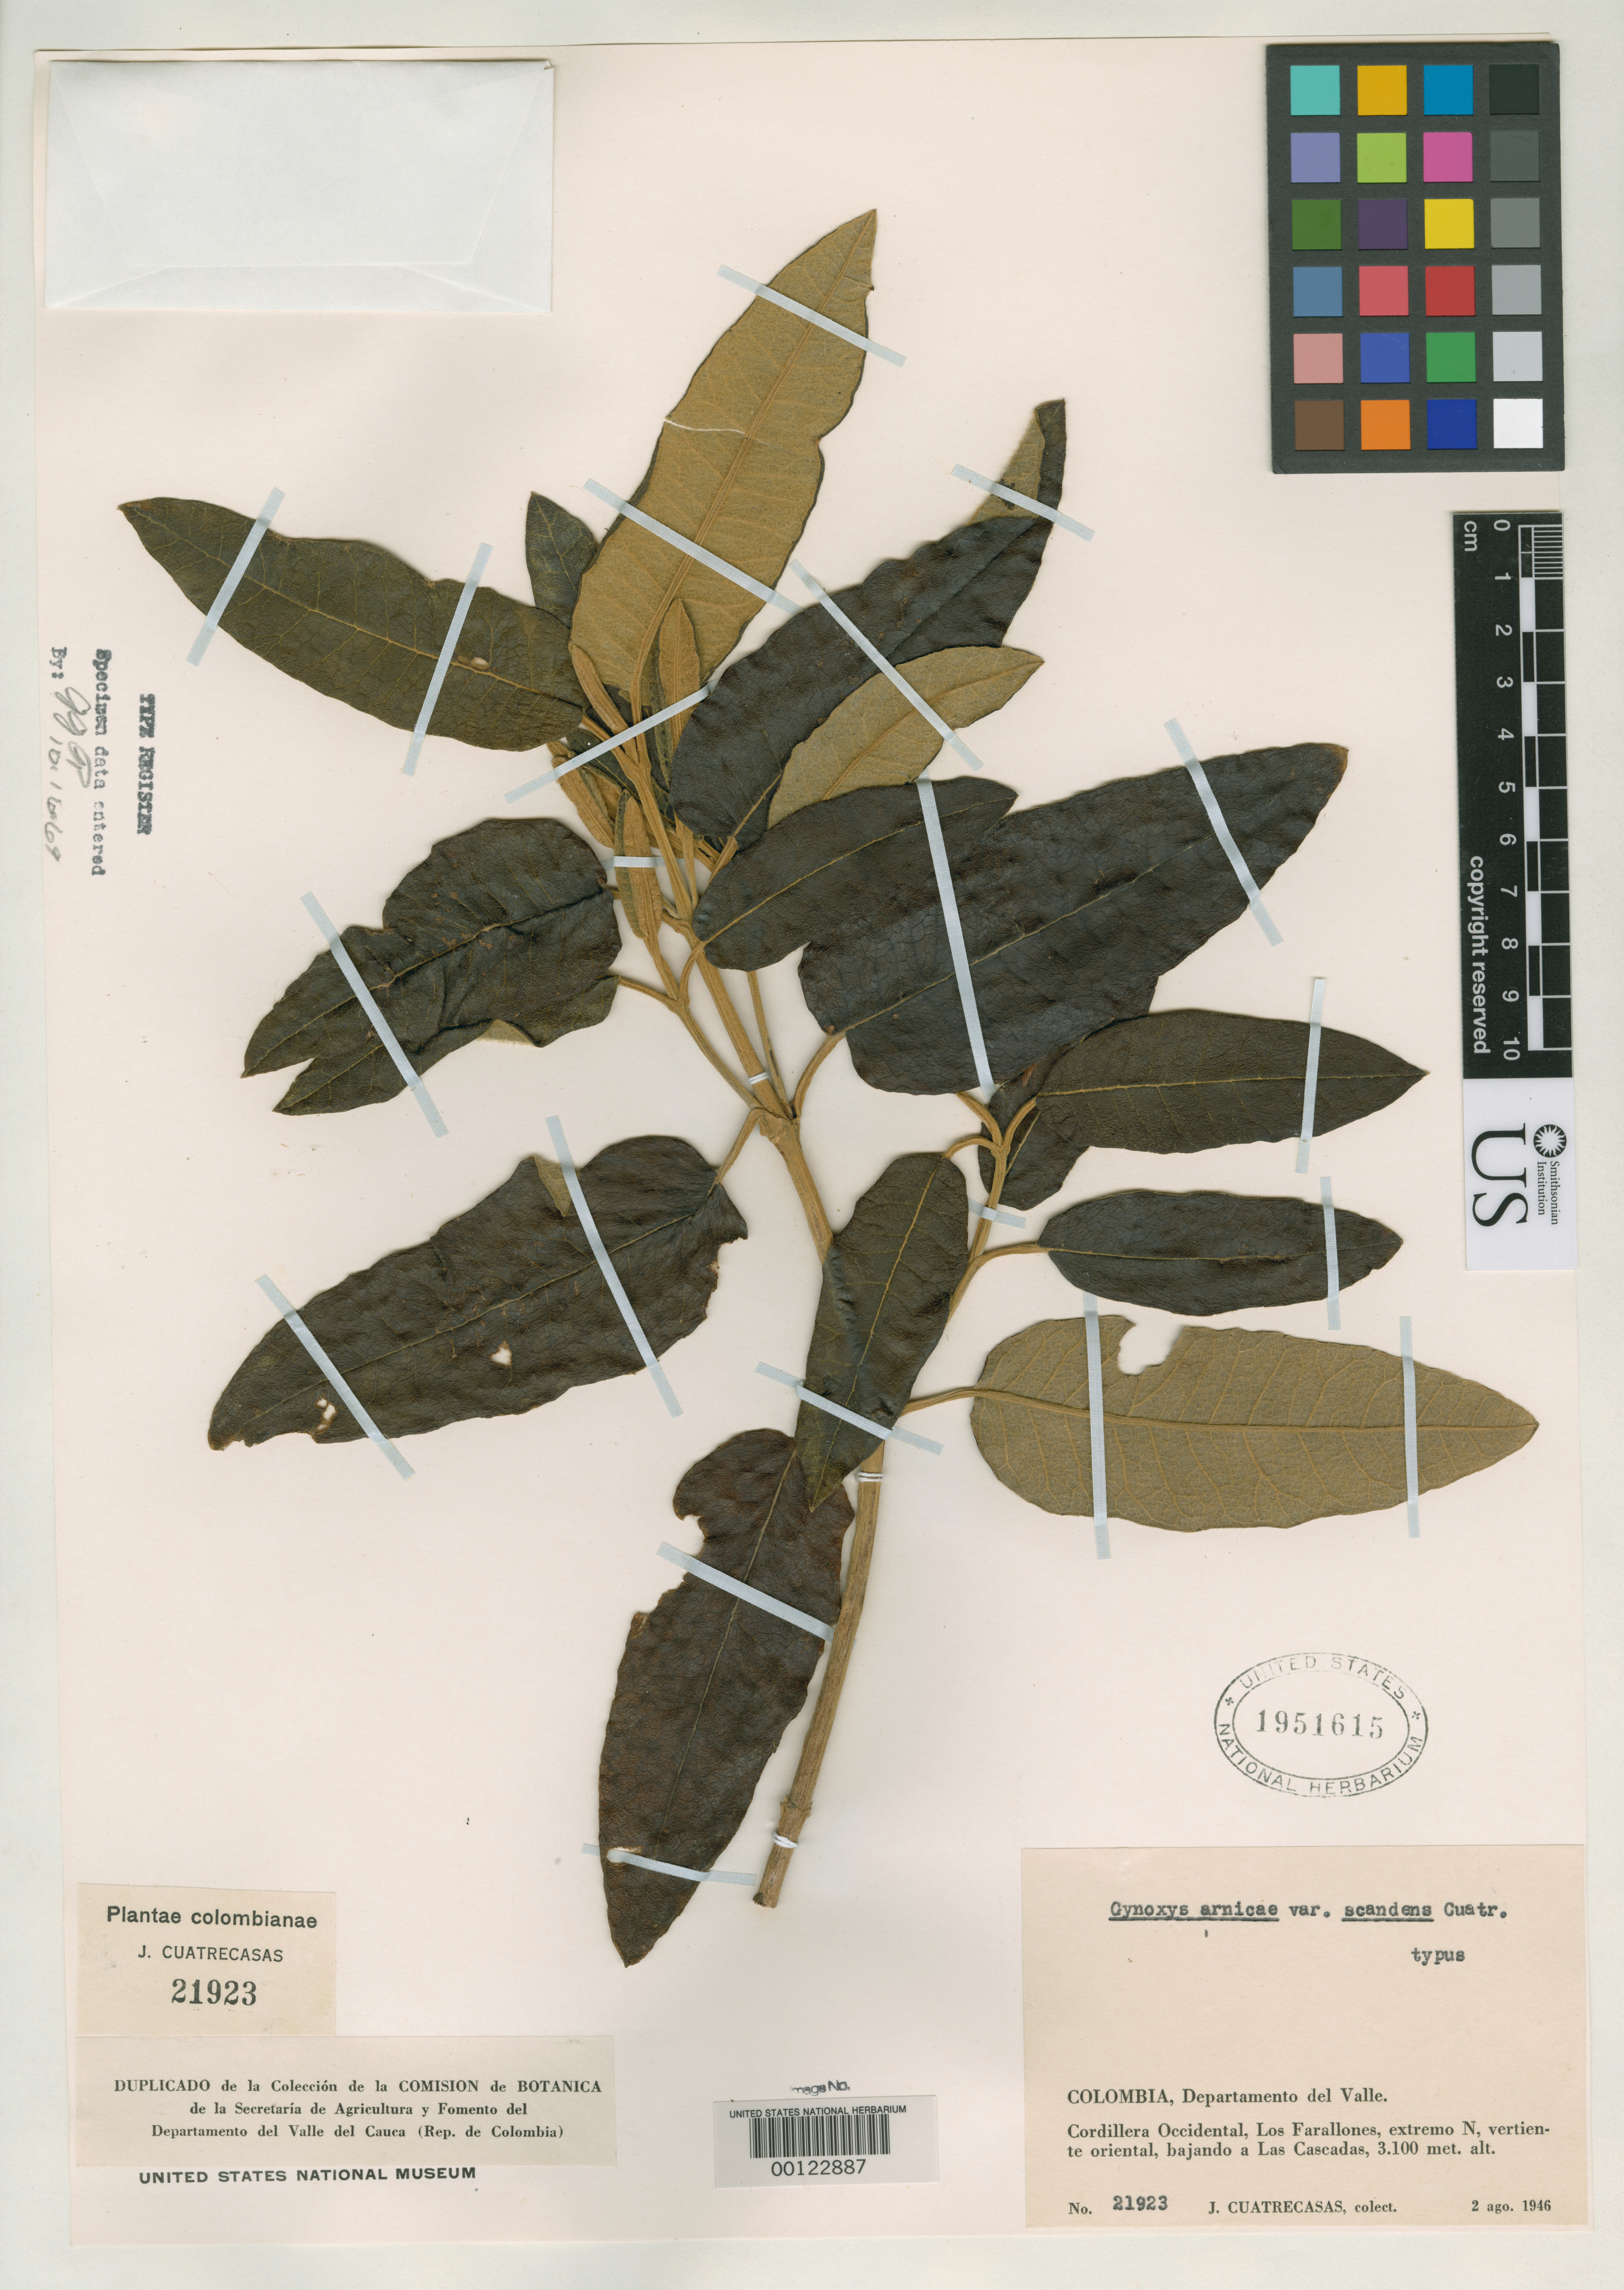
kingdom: Plantae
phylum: Tracheophyta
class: Magnoliopsida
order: Asterales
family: Asteraceae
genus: Gynoxys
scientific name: Gynoxys arnicae var. scandens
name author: Cuatrec.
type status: Isotype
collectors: J. Cuatrecasas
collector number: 21923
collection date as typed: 02 Aug 1946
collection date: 1946-08-02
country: Colombia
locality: Los Farallones.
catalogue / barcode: US 1951615